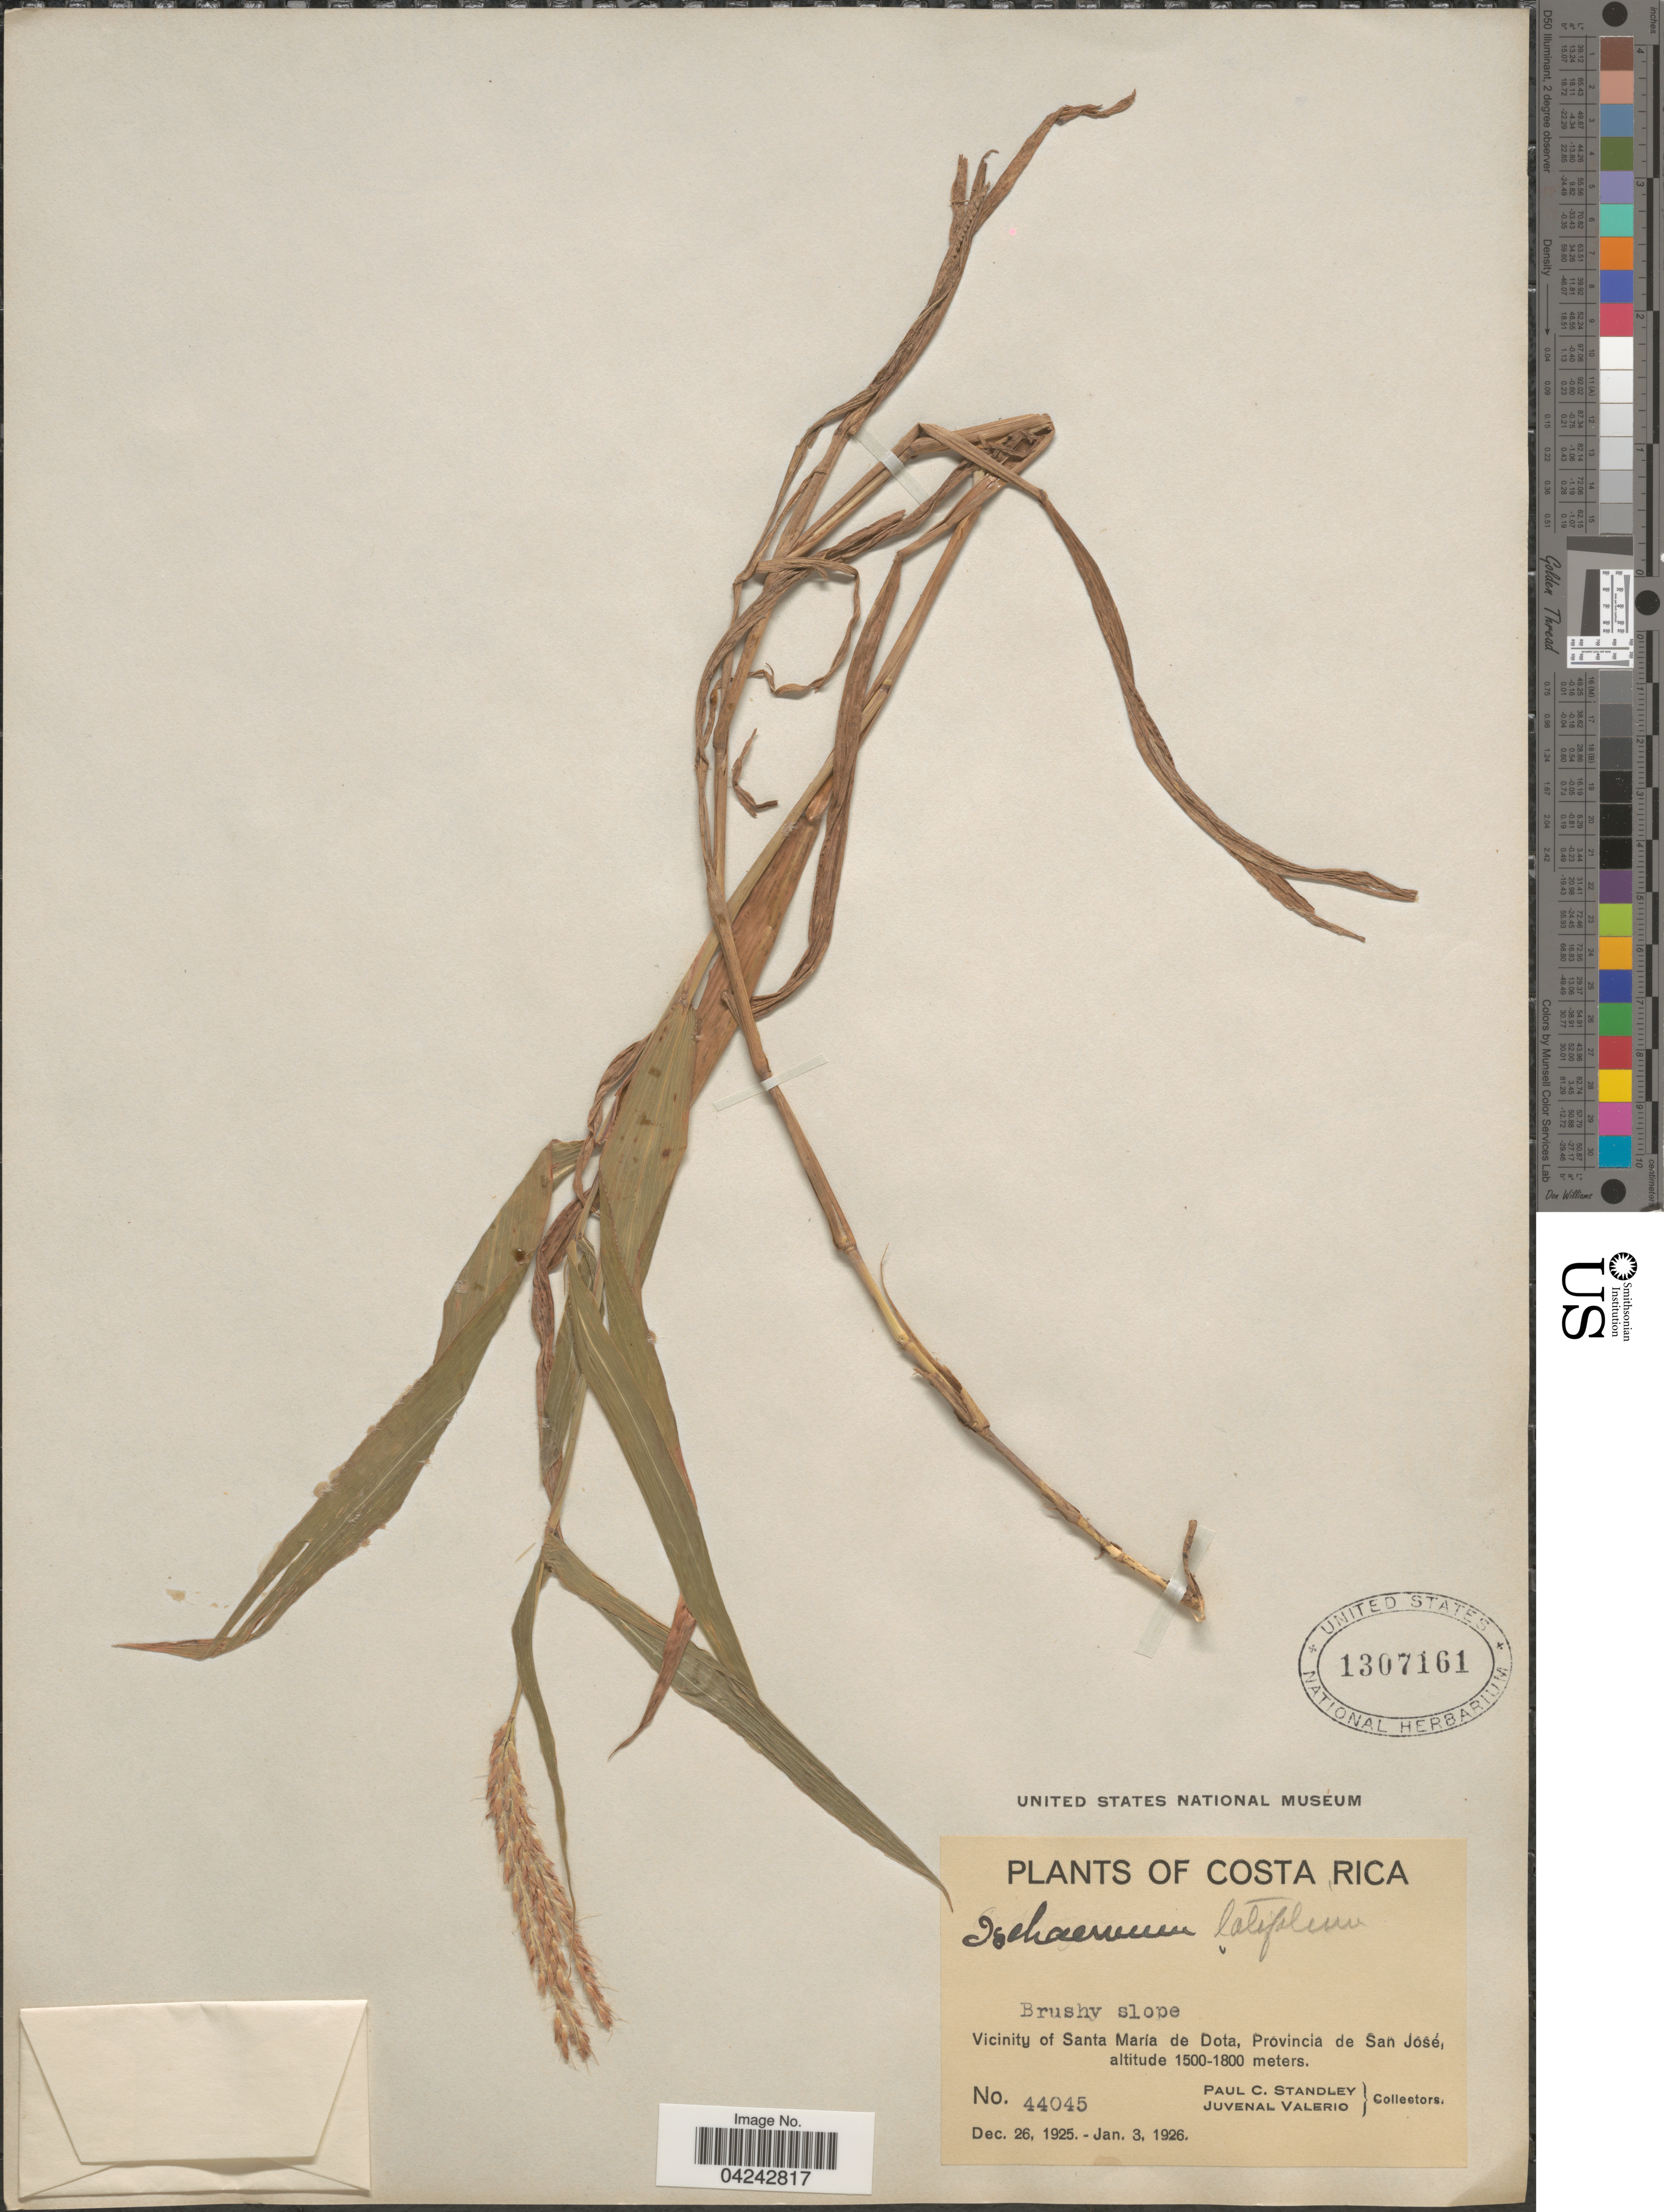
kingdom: Plantae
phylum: Tracheophyta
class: Liliopsida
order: Poales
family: Poaceae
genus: Ischaemum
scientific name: Ischaemum latifolium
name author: (Spreng.) Kunth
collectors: P. C. Standley & J. Valerio R.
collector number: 44045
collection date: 1925-12-26/1926-01-03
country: Costa Rica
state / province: San José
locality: Brushy slope. Vicinity of Santa María de Dota.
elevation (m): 1500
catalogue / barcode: US 1307161